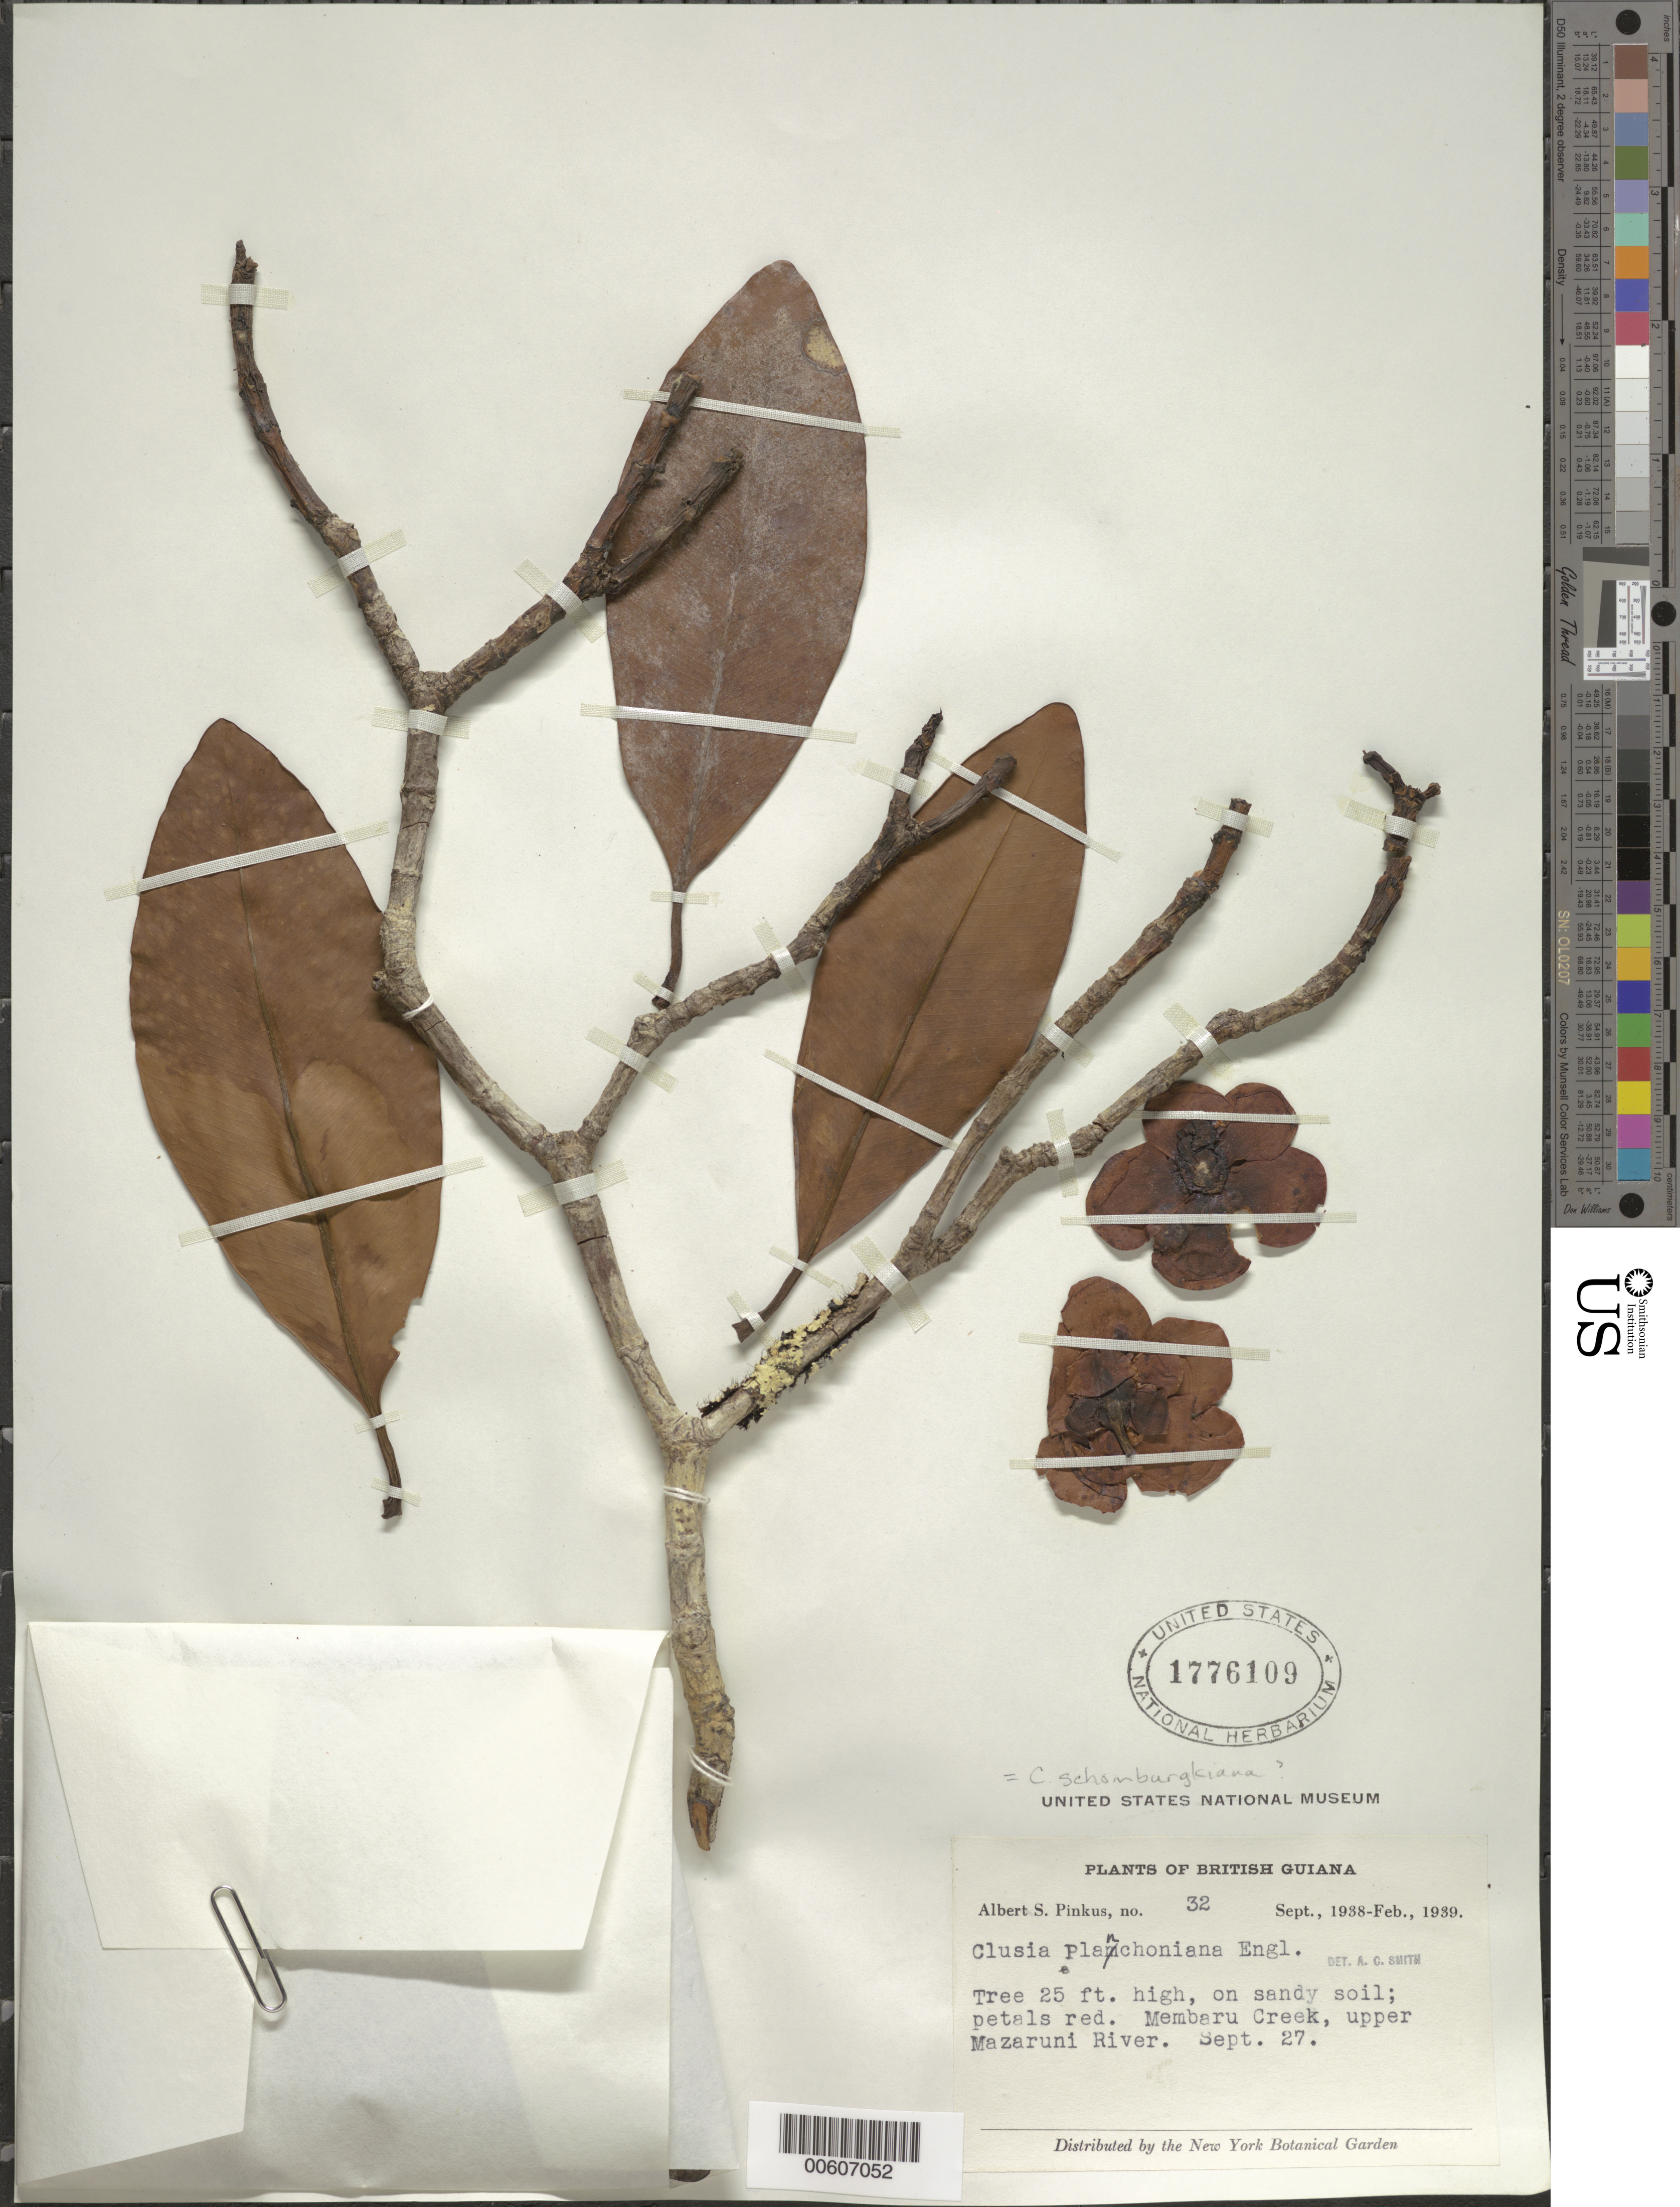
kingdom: Plantae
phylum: Tracheophyta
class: Magnoliopsida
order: Malpighiales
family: Clusiaceae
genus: Clusia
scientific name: Clusia schomburgkiana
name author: (Planch. & Triana) Benth. ex Engl.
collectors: A. Pinkus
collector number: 32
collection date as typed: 27-Sep-38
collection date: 1938-09-27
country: Guyana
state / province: Cuyuni-Mazaruni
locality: Membaru Creek, upper Mazaruni R.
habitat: Sandy soil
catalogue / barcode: US 1776109